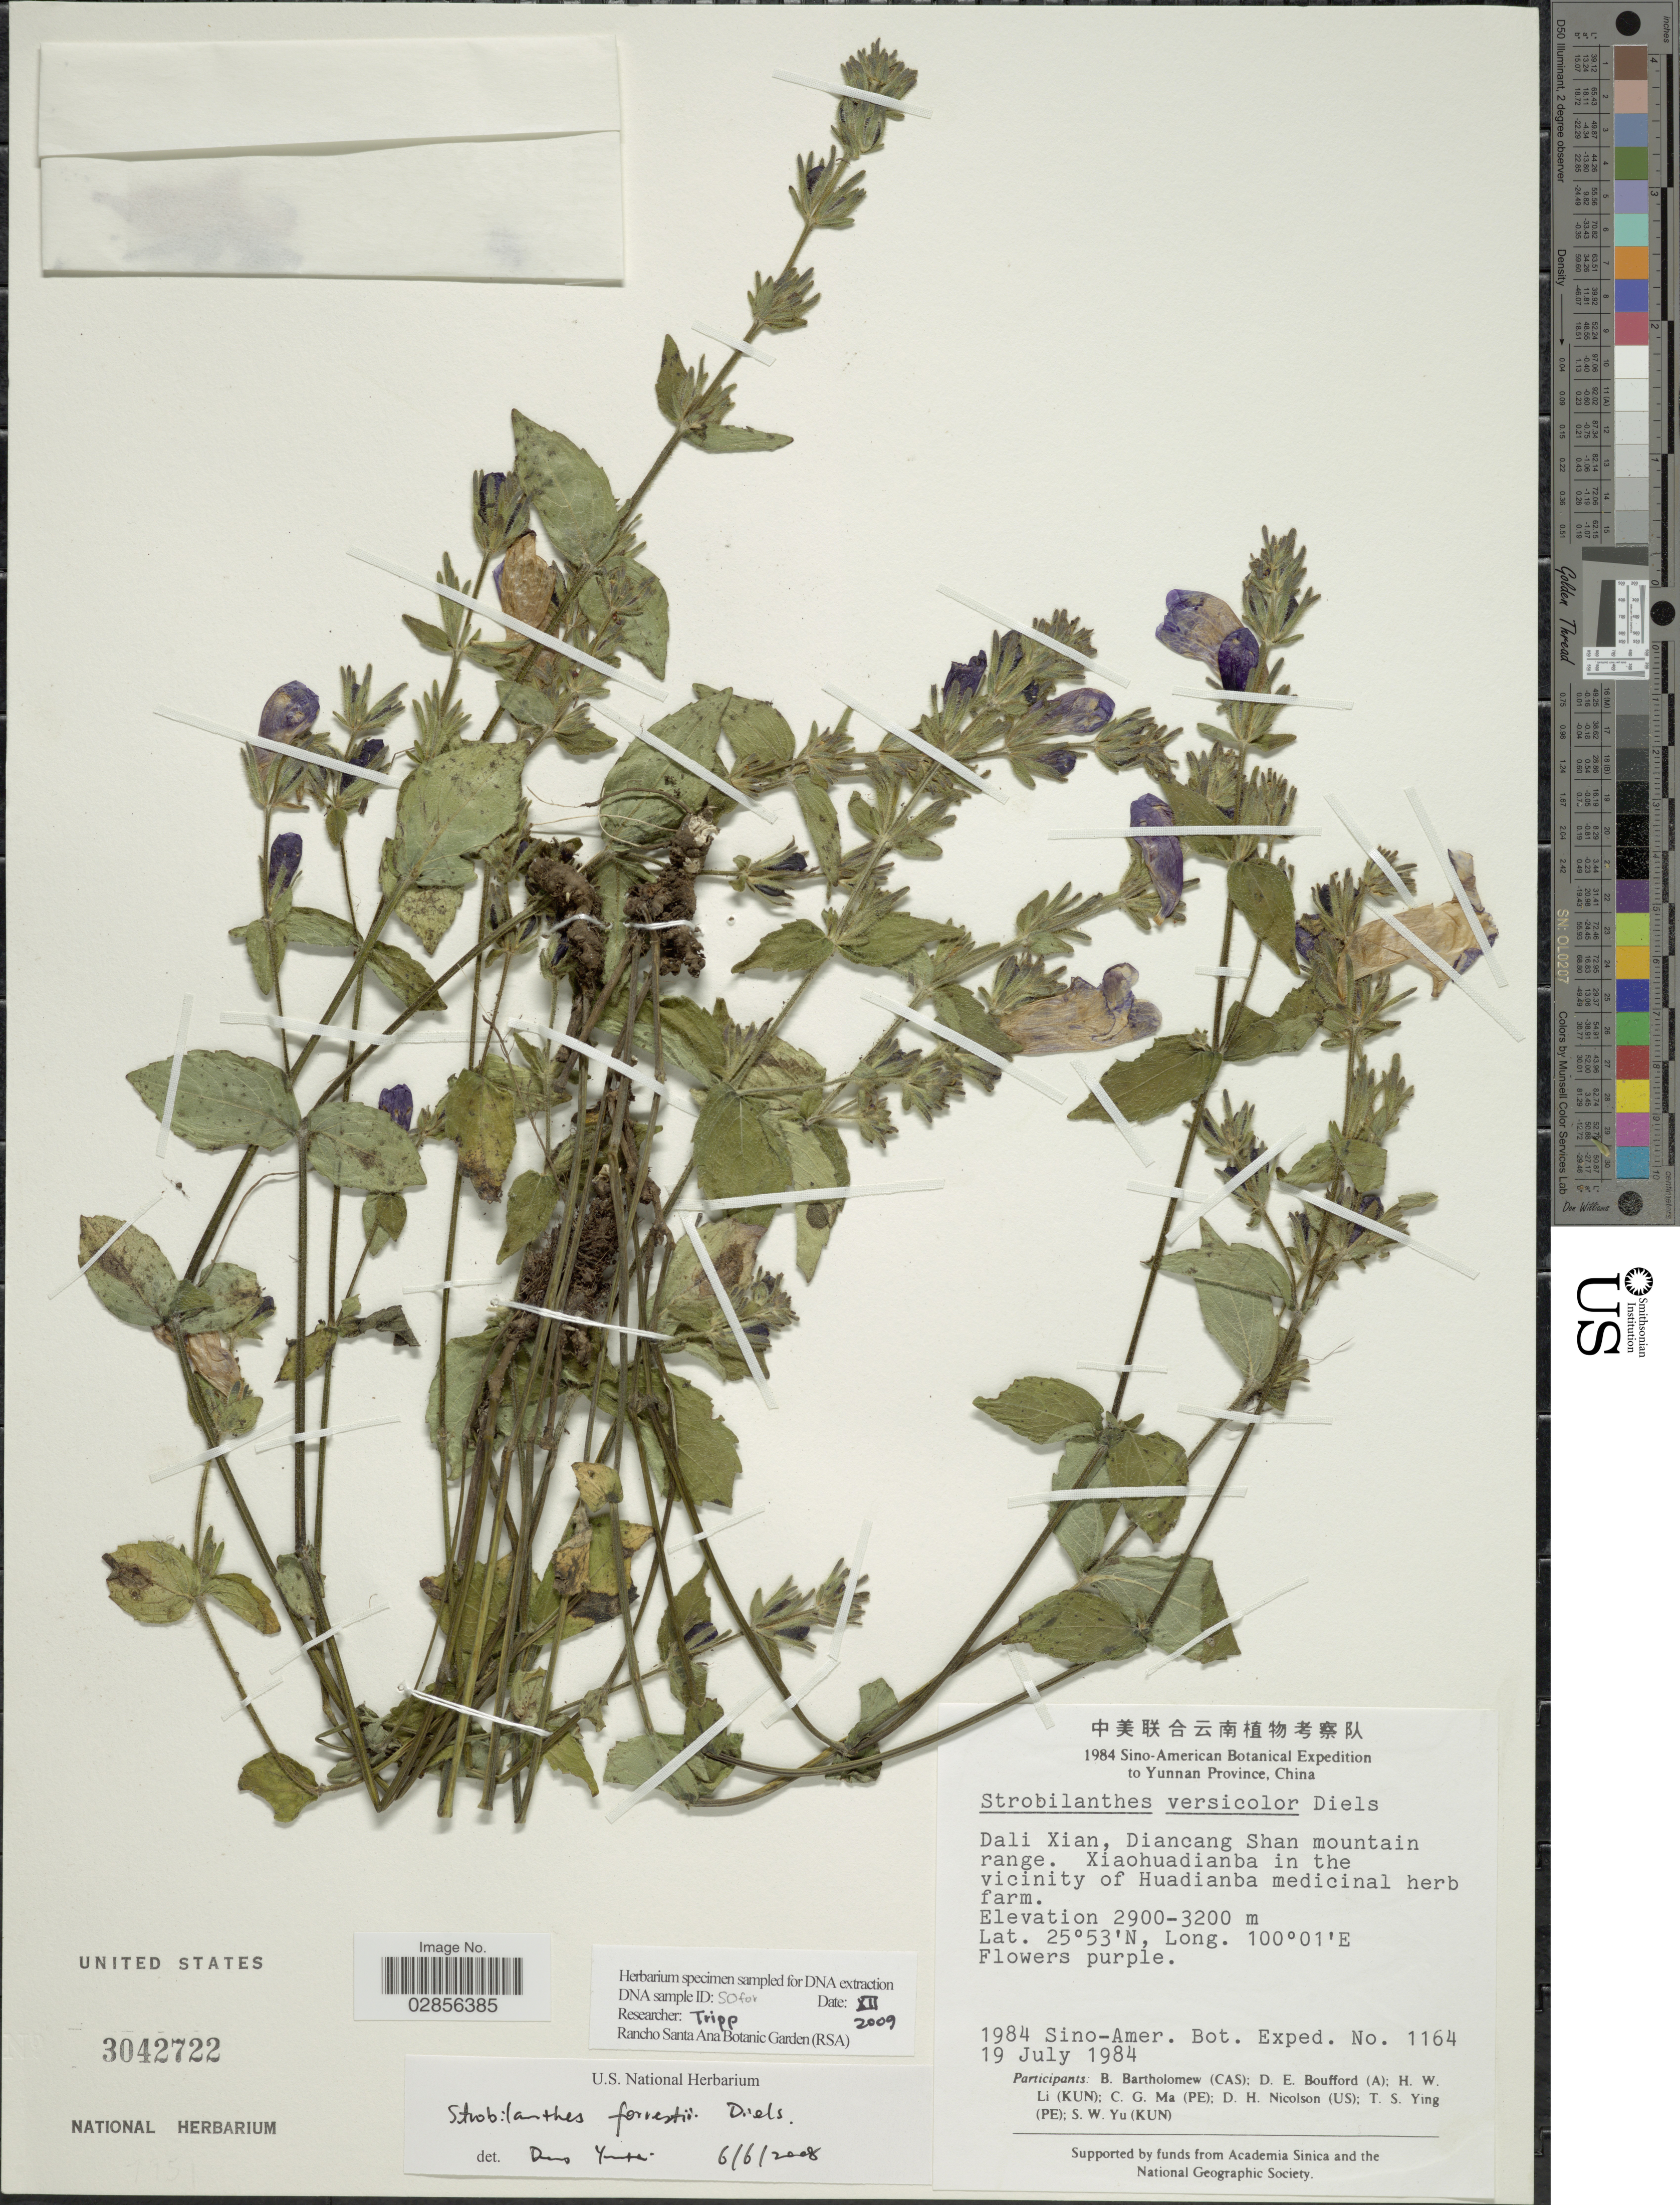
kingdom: Plantae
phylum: Tracheophyta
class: Magnoliopsida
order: Lamiales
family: Acanthaceae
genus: Strobilanthes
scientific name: Strobilanthes forrestii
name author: Diels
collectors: Sino-Amer. Bot. Exped. 1984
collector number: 1164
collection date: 1984-07-19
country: China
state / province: Yunnan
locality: Dali Xian, Diancang Shan mountain range. Xiaohuadianba in the vicinity of Huadianba medicinial herb farm.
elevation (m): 2900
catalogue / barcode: US 3042722